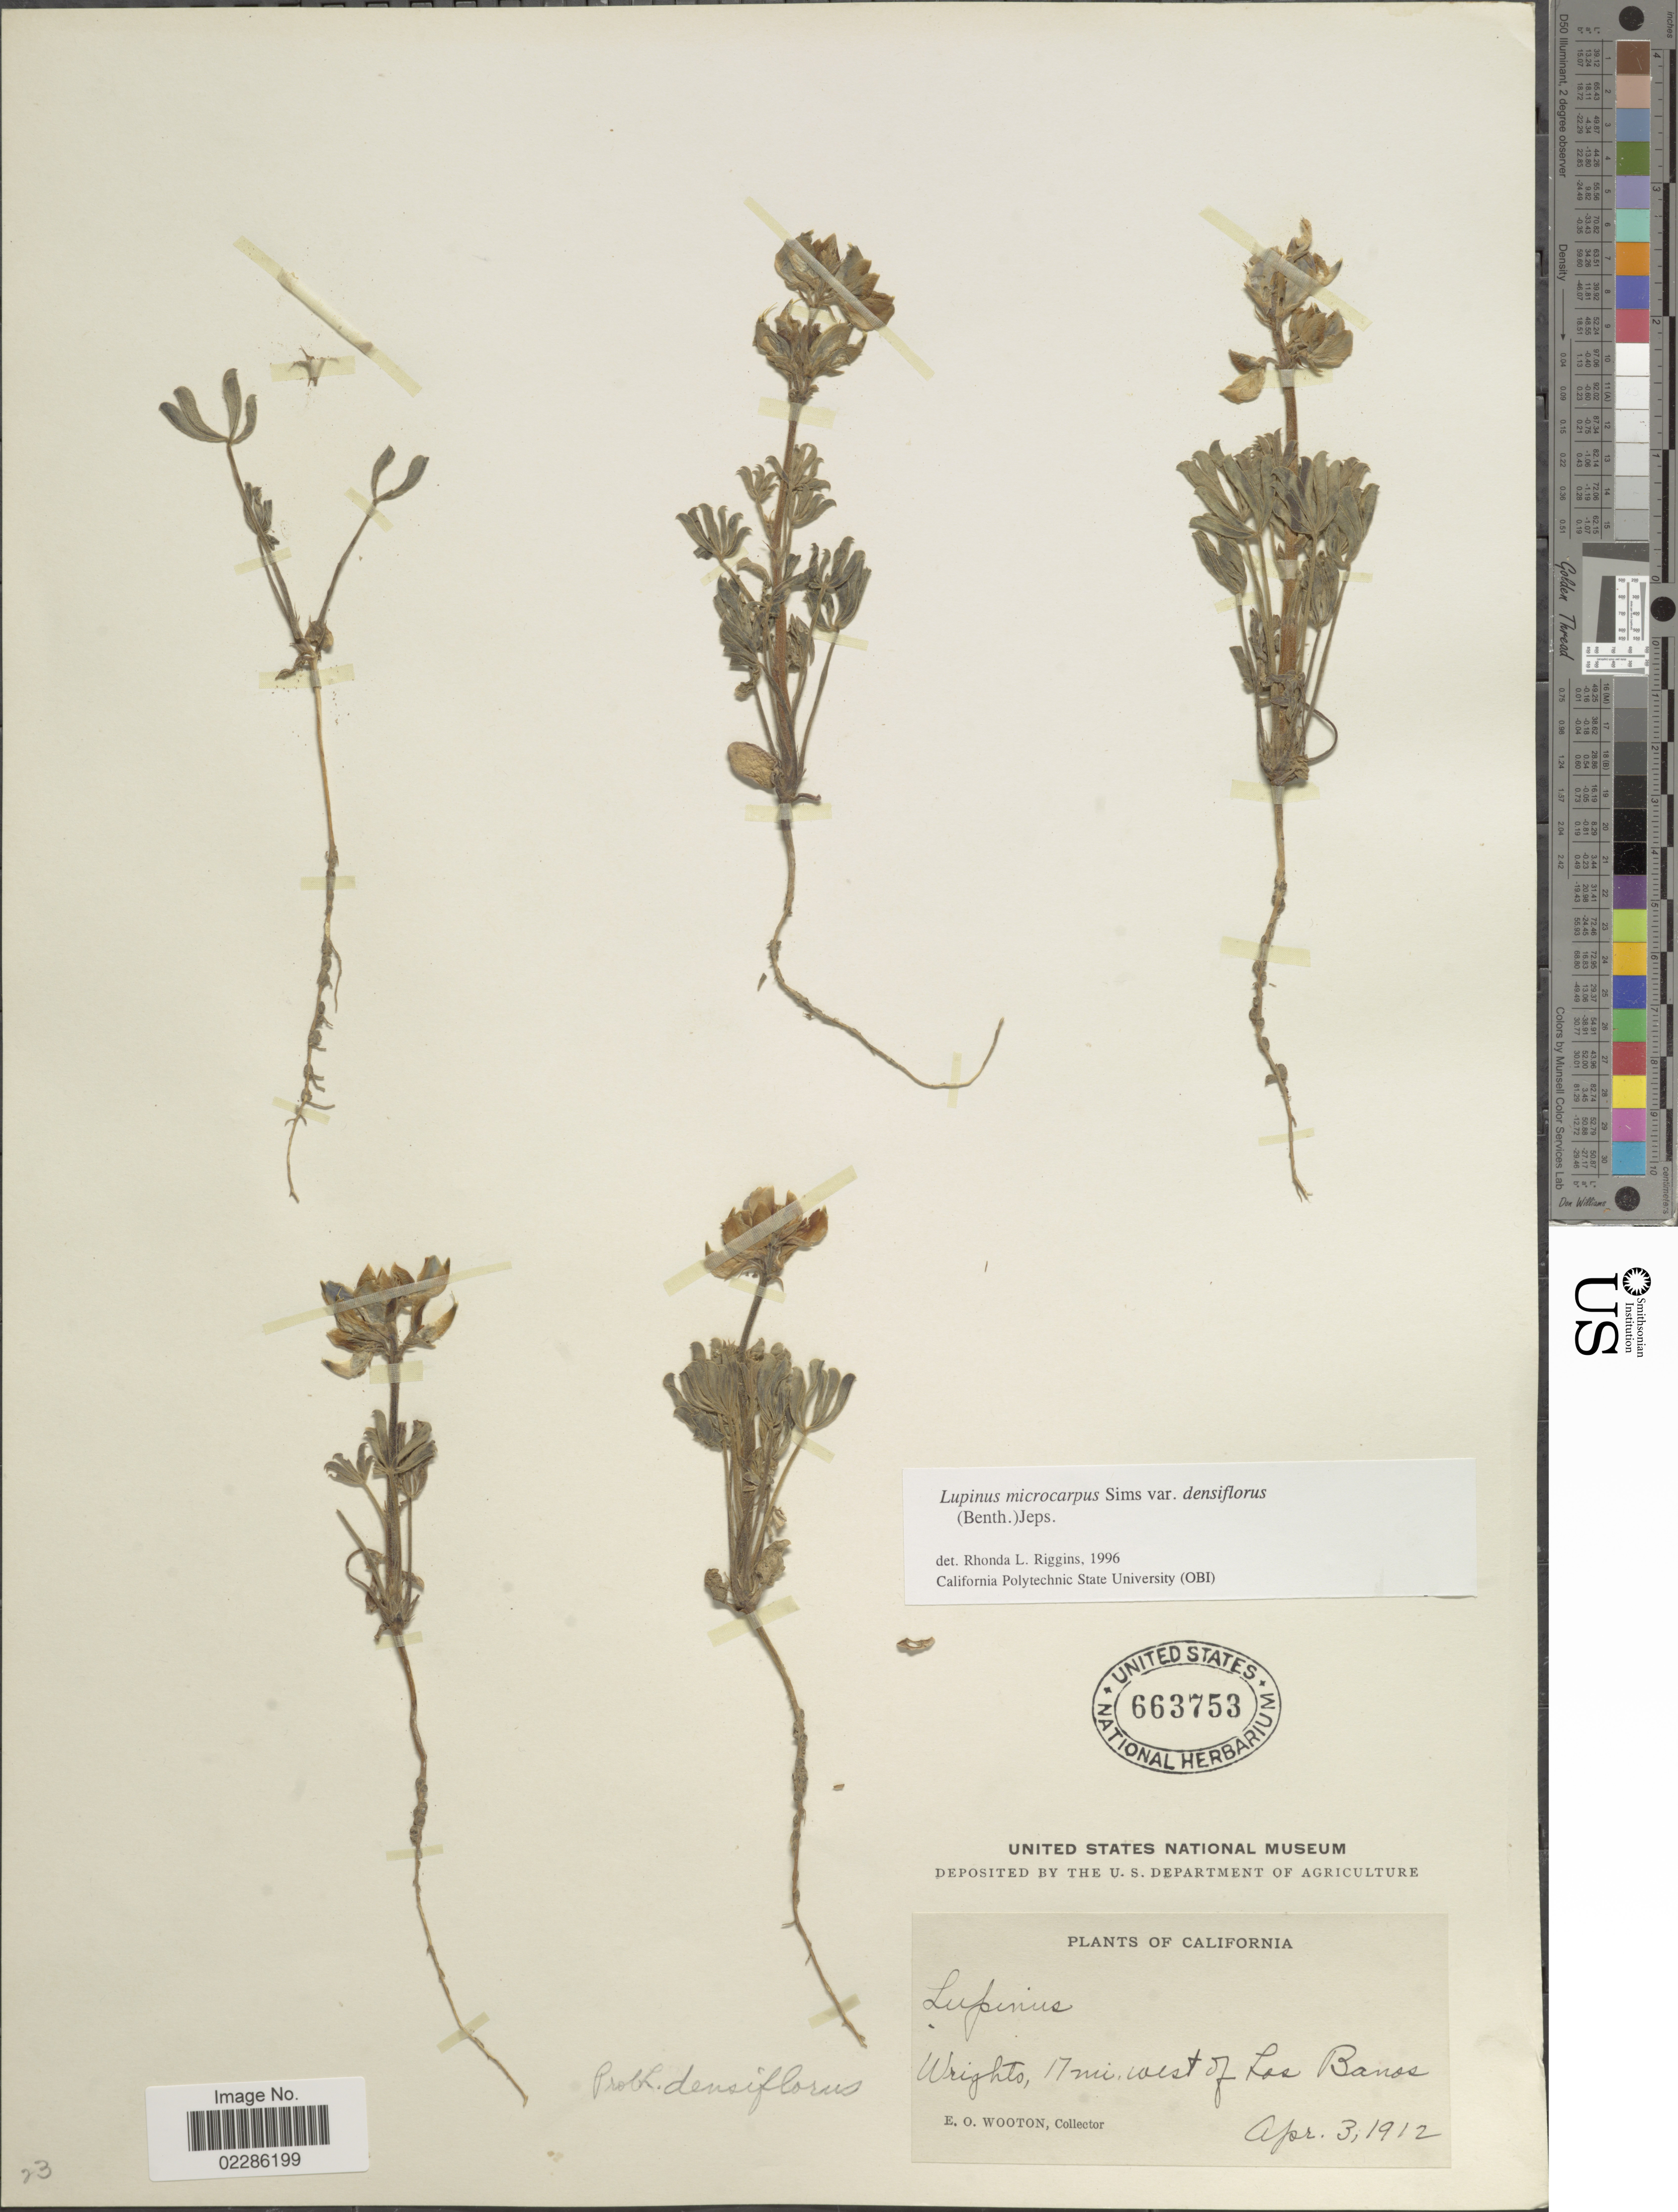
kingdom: Plantae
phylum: Tracheophyta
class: Magnoliopsida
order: Fabales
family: Fabaceae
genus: Lupinus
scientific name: Lupinus microcarpus var. densiflorus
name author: (Benth.) Jeps.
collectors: E. O. Wooton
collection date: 1912-04-03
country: United States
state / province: California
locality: Wright, 17 mi west of Los Banos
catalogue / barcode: US 663753